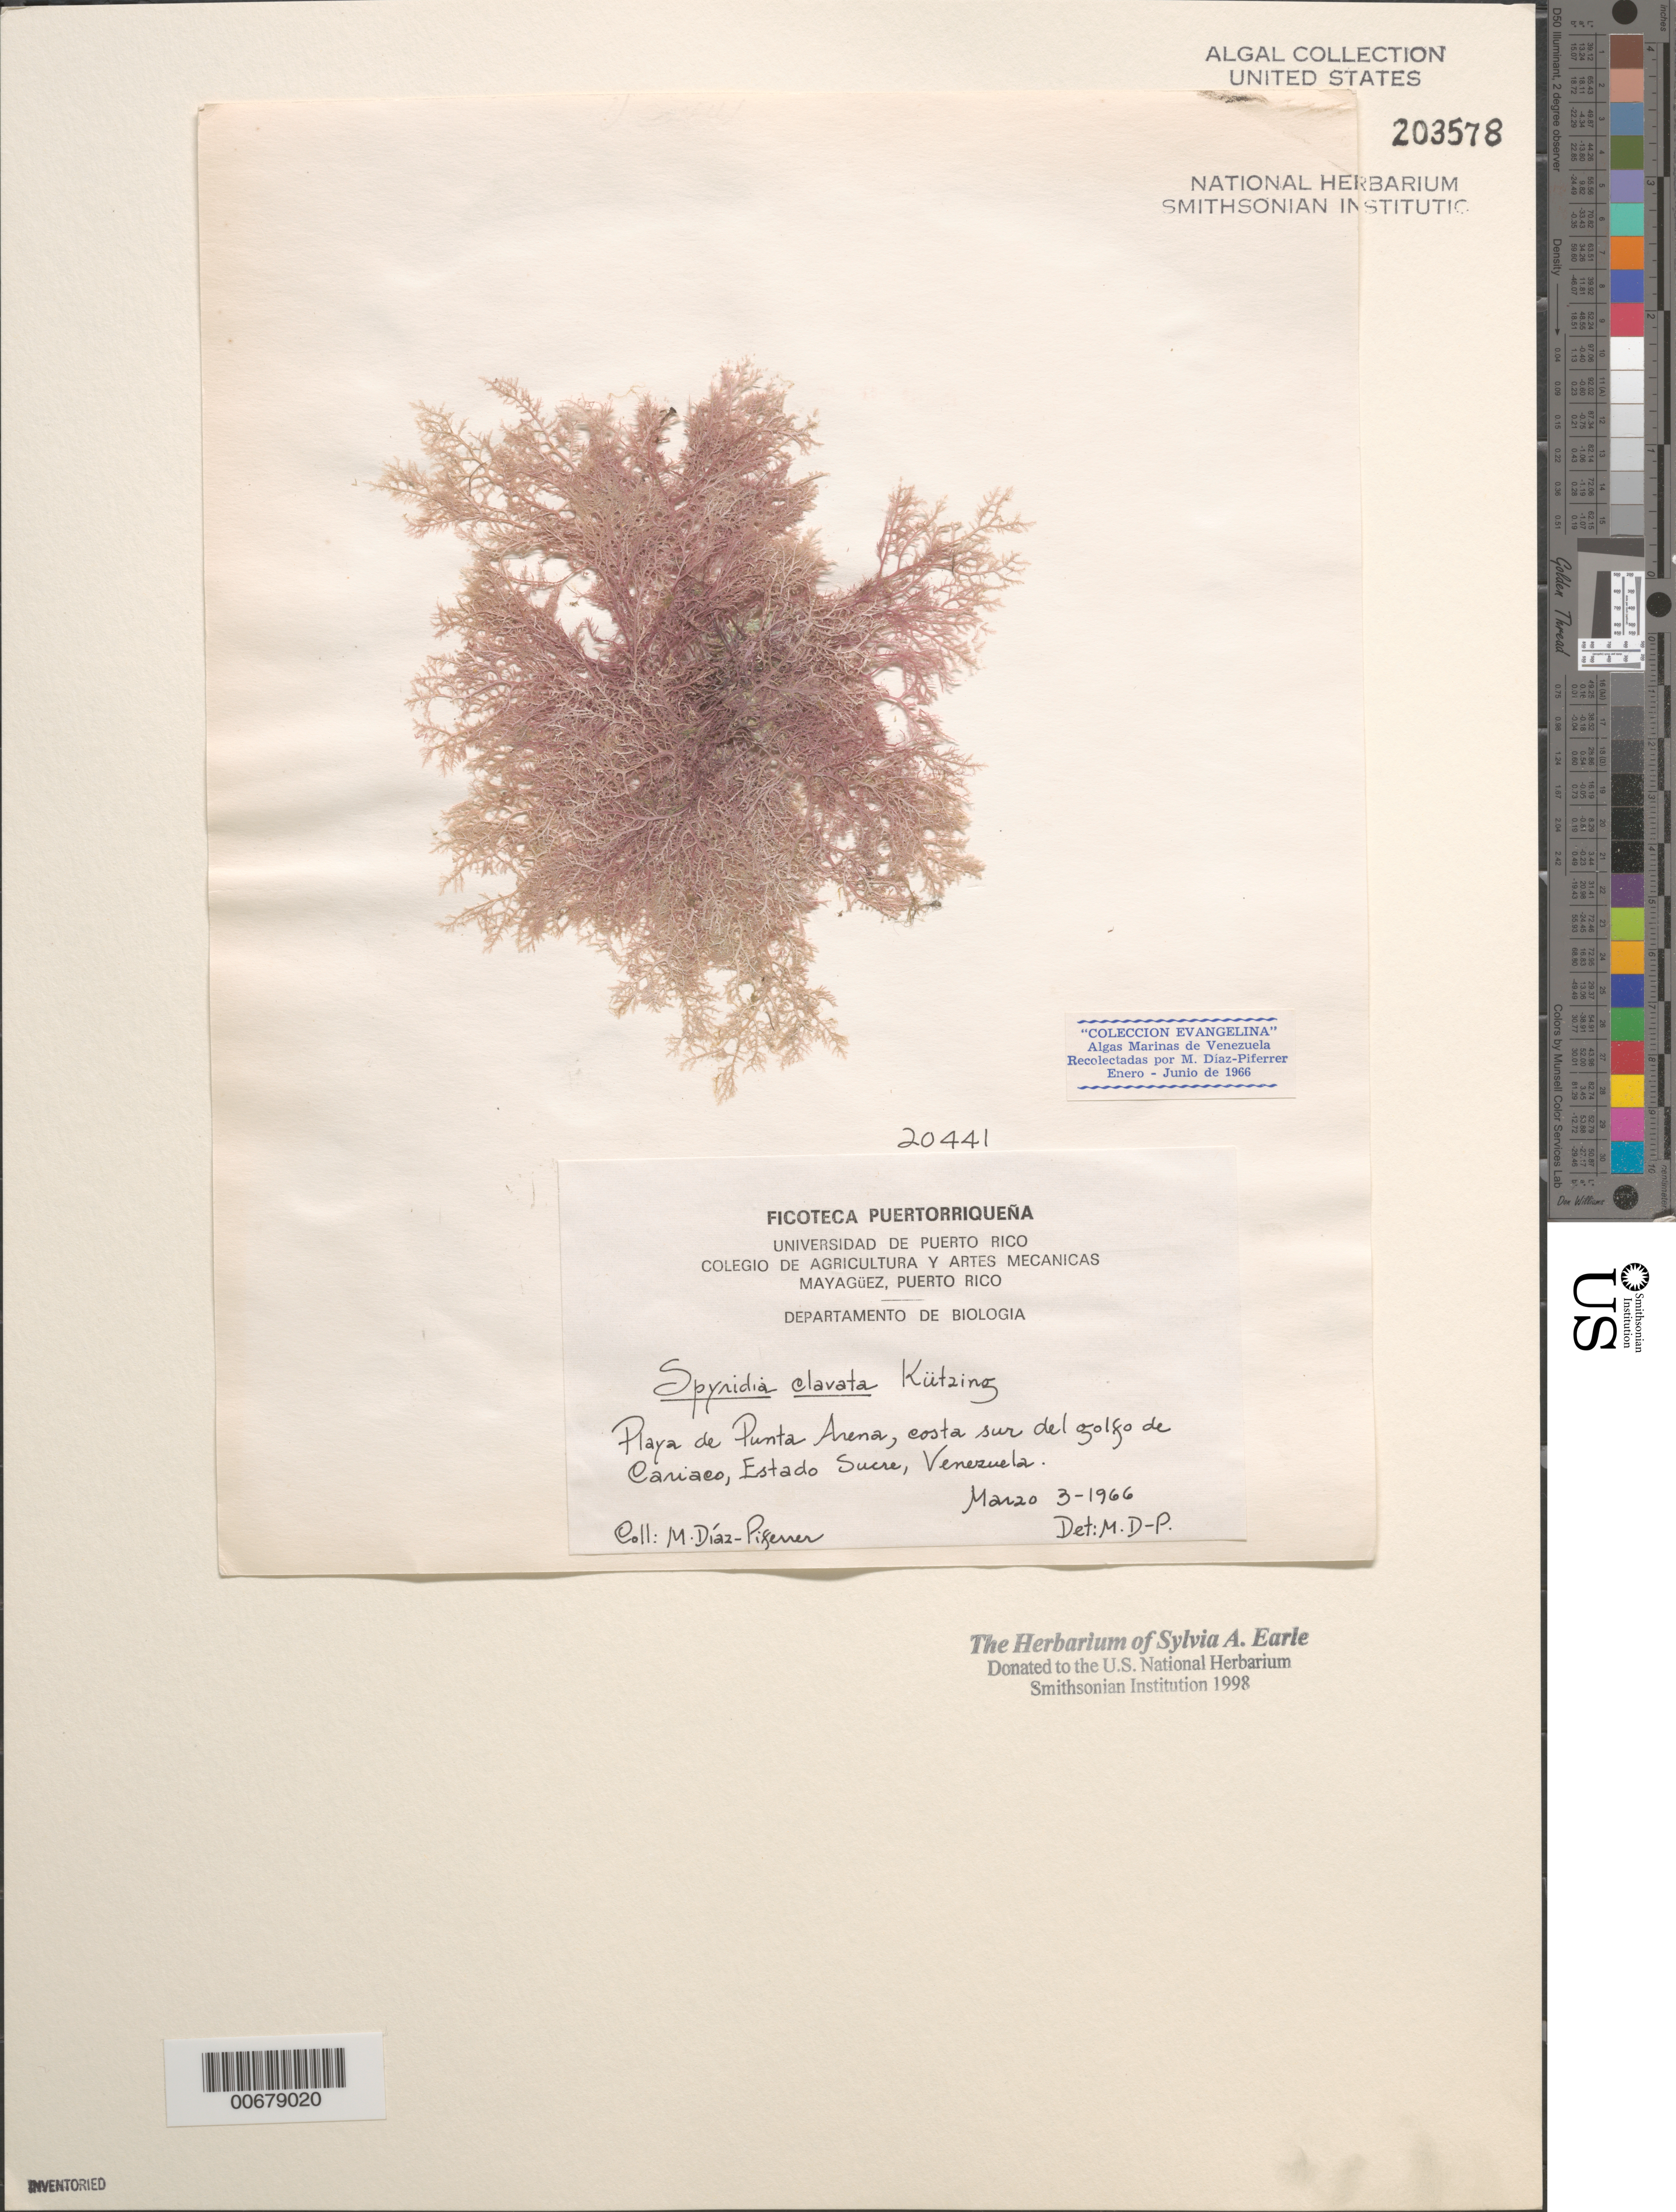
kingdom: Plantae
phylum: Rhodophyta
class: Florideophyceae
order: Ceramiales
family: Spyridiaceae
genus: Spyridia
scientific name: Spyridia clavata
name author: Kütz.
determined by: Diaz-Piferrer, M.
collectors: M. Diaz-Piferrer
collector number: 20441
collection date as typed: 03 Mar 1966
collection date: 1966-03-03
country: Venezuela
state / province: Sucre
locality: Playa de Punta Arena, Golfo de Cariaco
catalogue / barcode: US 203578